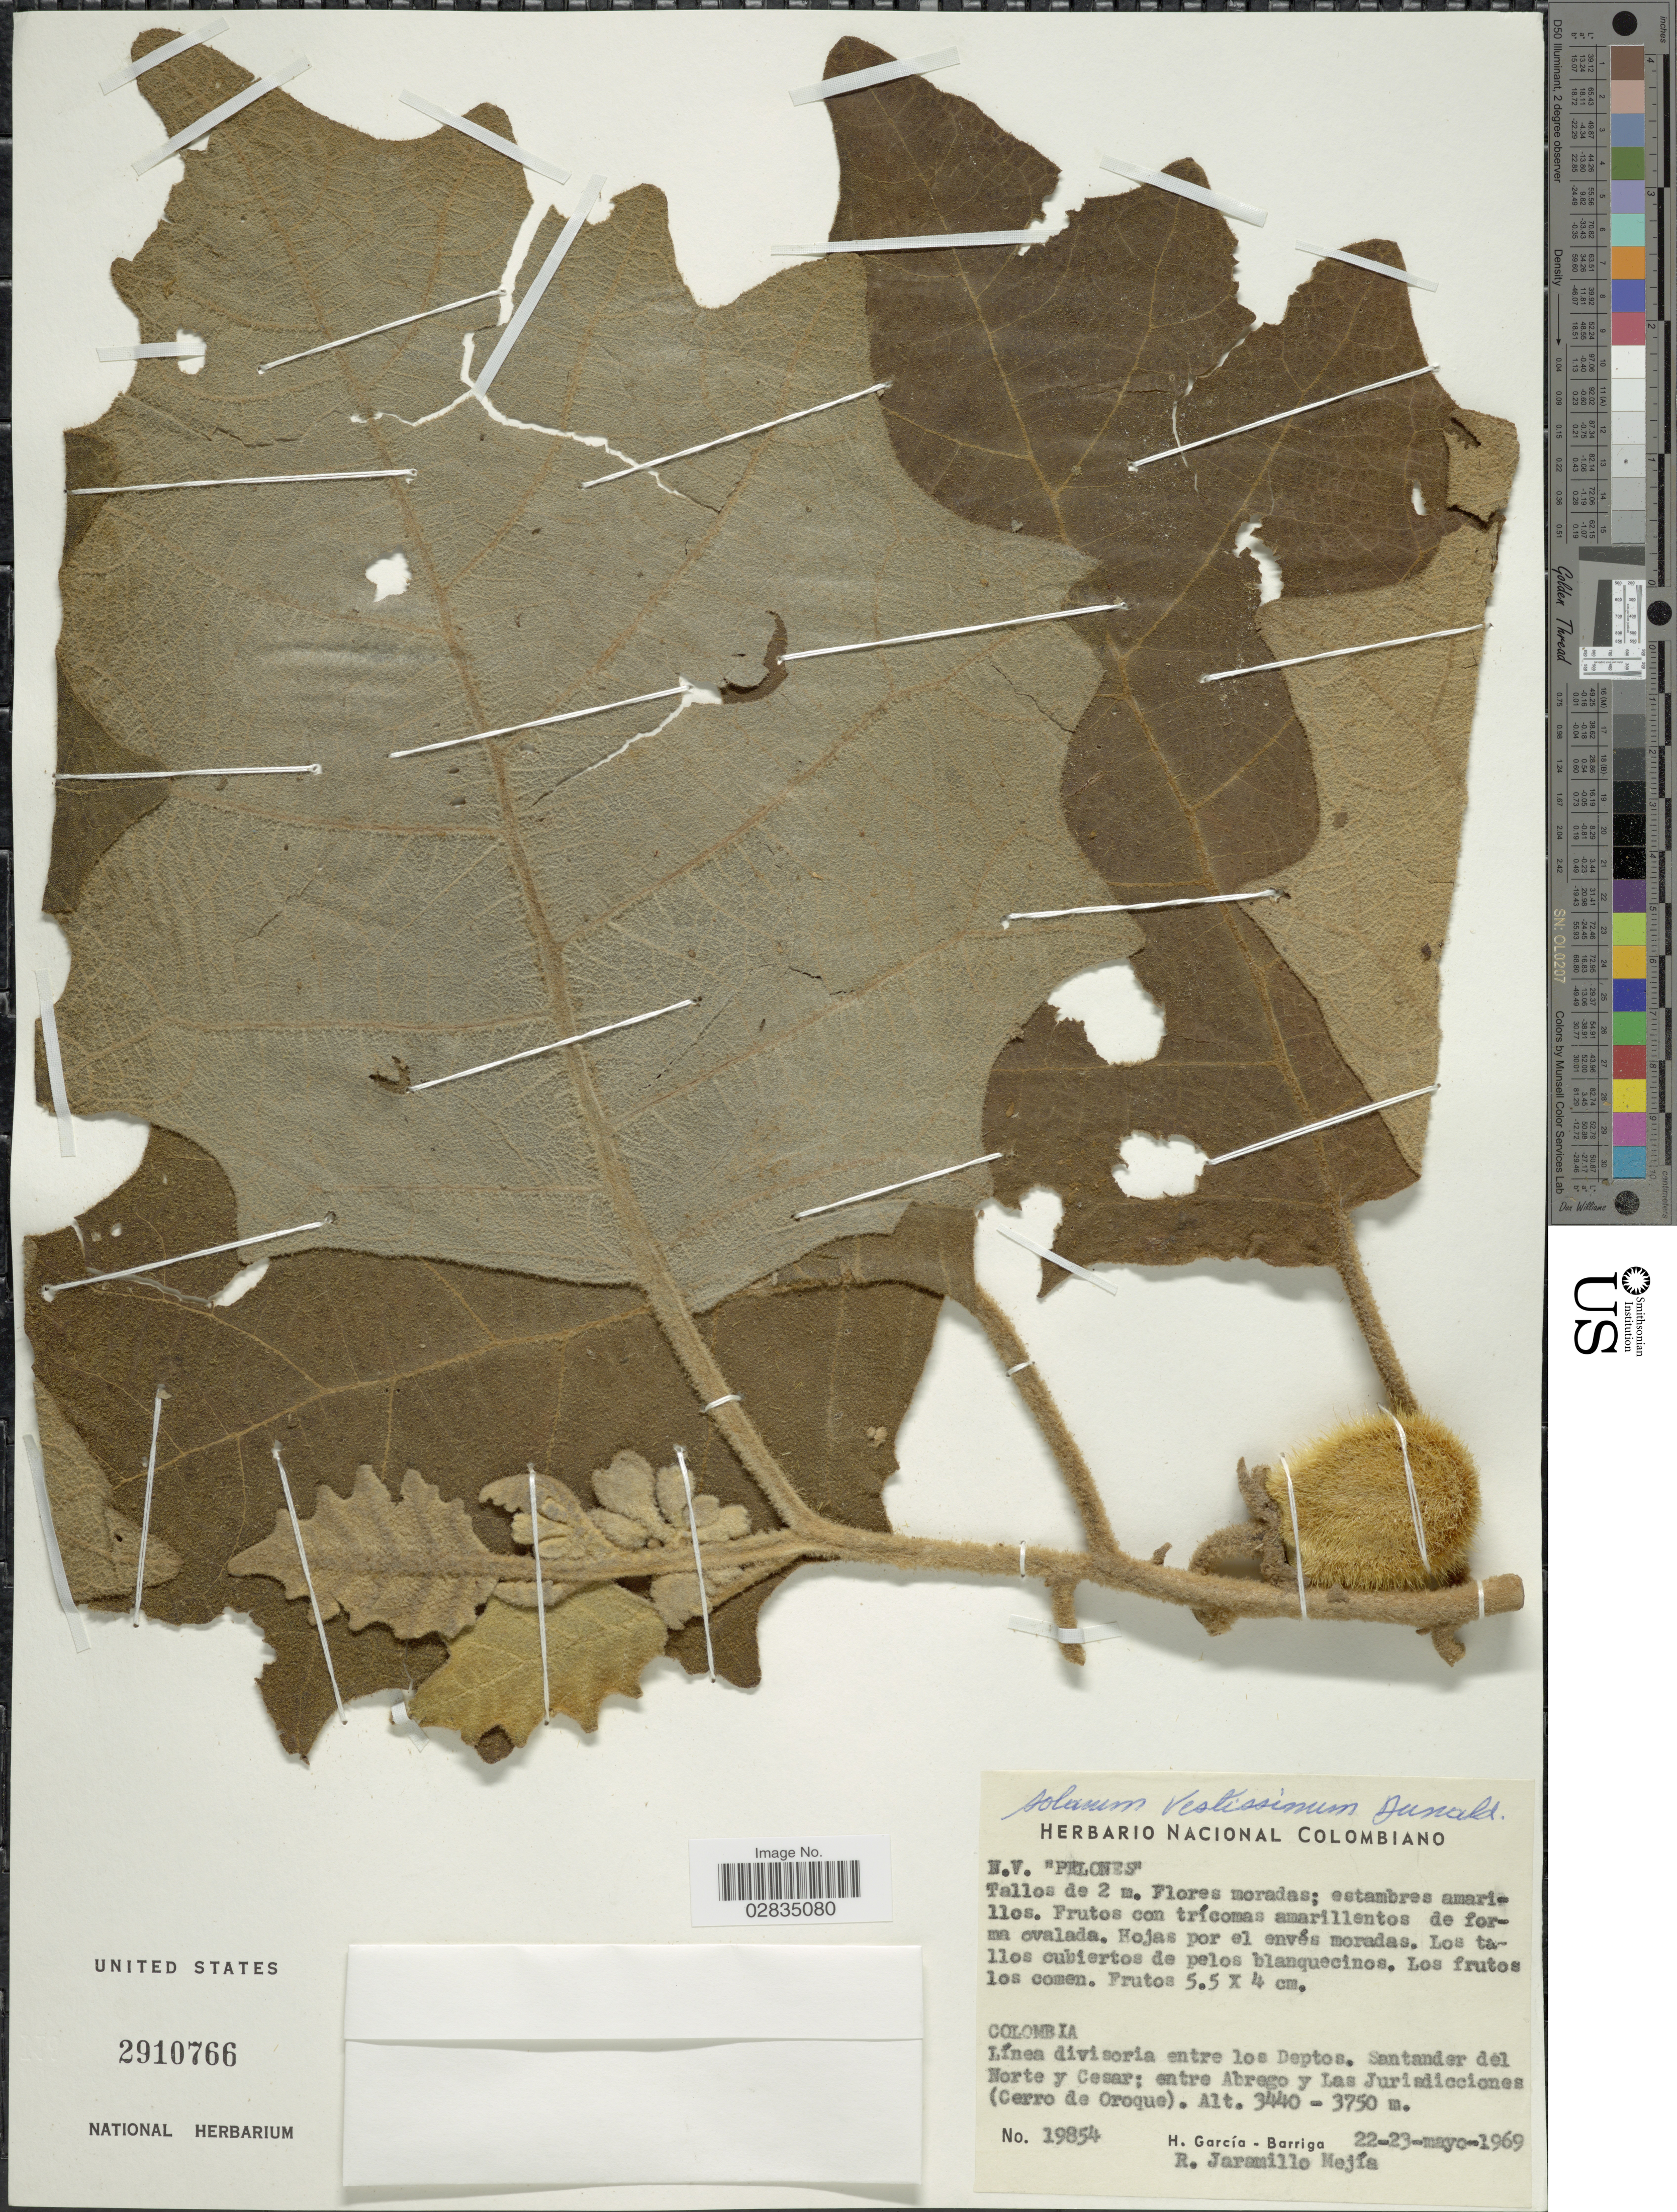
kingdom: Plantae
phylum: Tracheophyta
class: Magnoliopsida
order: Solanales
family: Solanaceae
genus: Solanum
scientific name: Solanum vestissimum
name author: Dunal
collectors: H. García Barriga & R. Jaramillo M.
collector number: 19854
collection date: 1969-05-22/1969-05-23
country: Colombia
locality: Línea divisoria entre los Deptos. Santander del Norte y Cesar; entre Abrego y Las Jurisdicciones (Cerro de Oroque).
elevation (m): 3440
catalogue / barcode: US 2910766